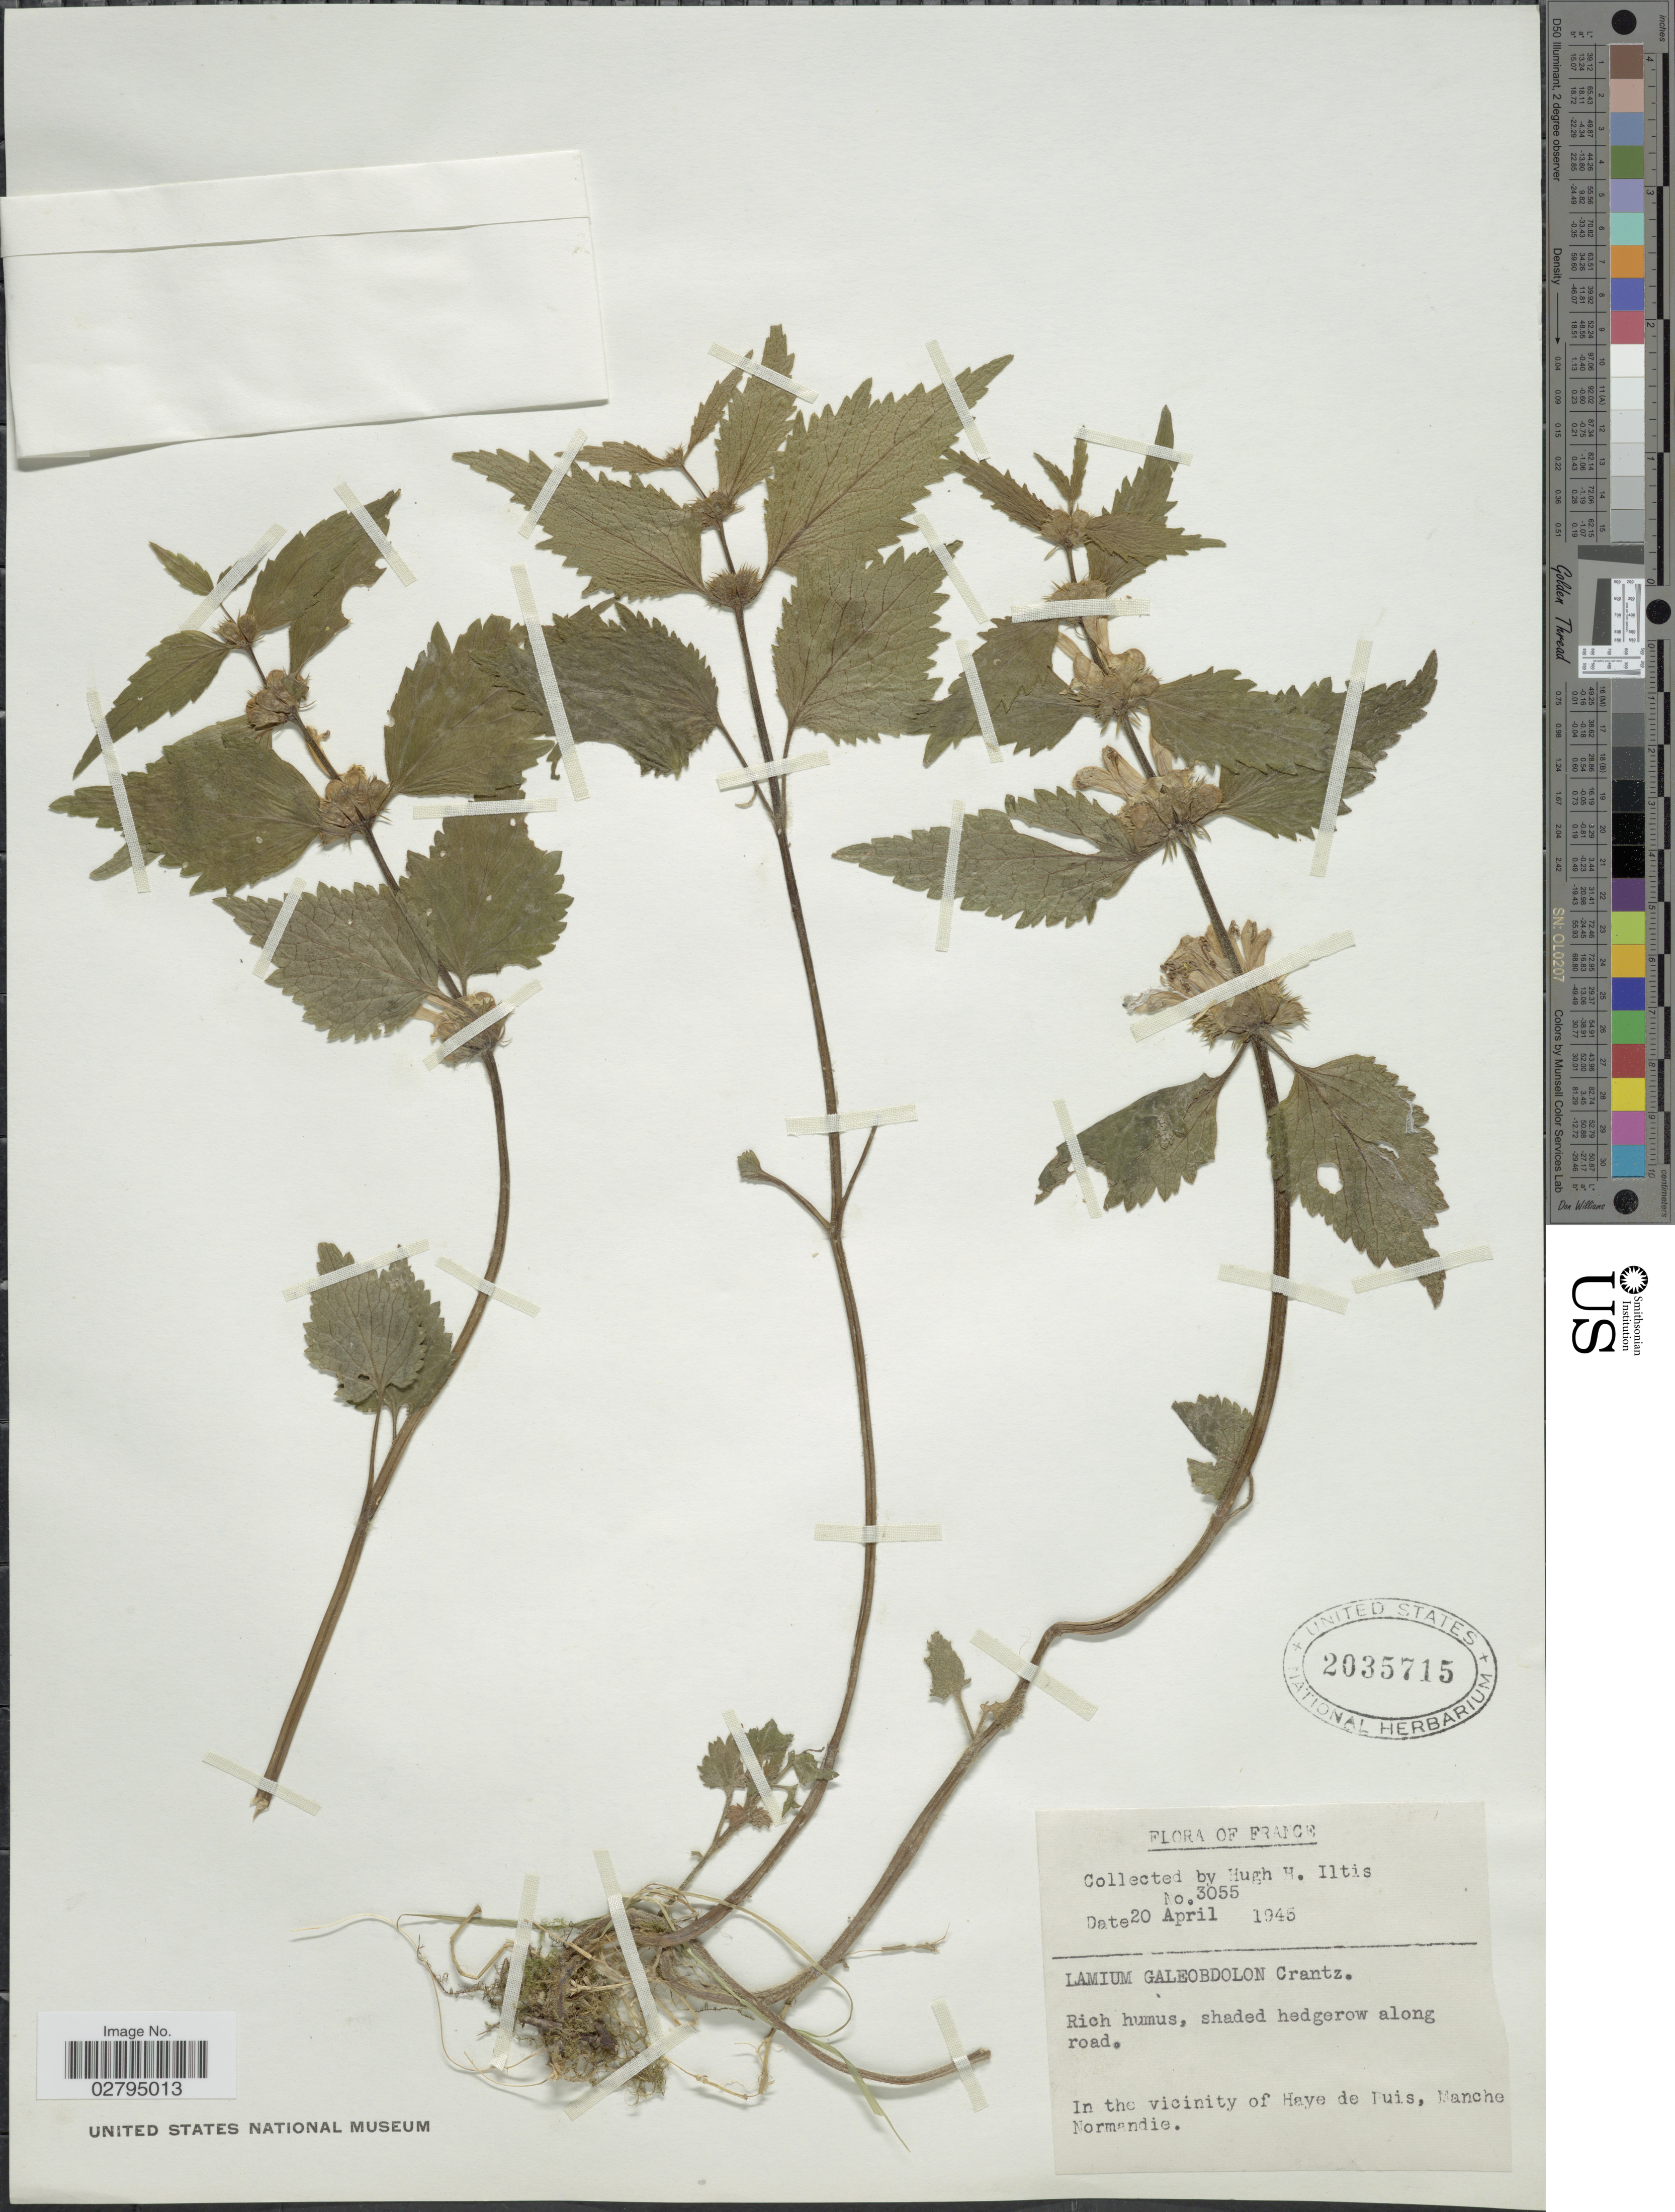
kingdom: Plantae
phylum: Tracheophyta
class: Magnoliopsida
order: Lamiales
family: Lamiaceae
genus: Lamium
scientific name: Lamium galeobdolon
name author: (L.) L.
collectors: H. Iltis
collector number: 3055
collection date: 1945-04-20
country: France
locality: In the vicinity of Haye de Puis, Manche Normandie.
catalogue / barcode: US 2035715